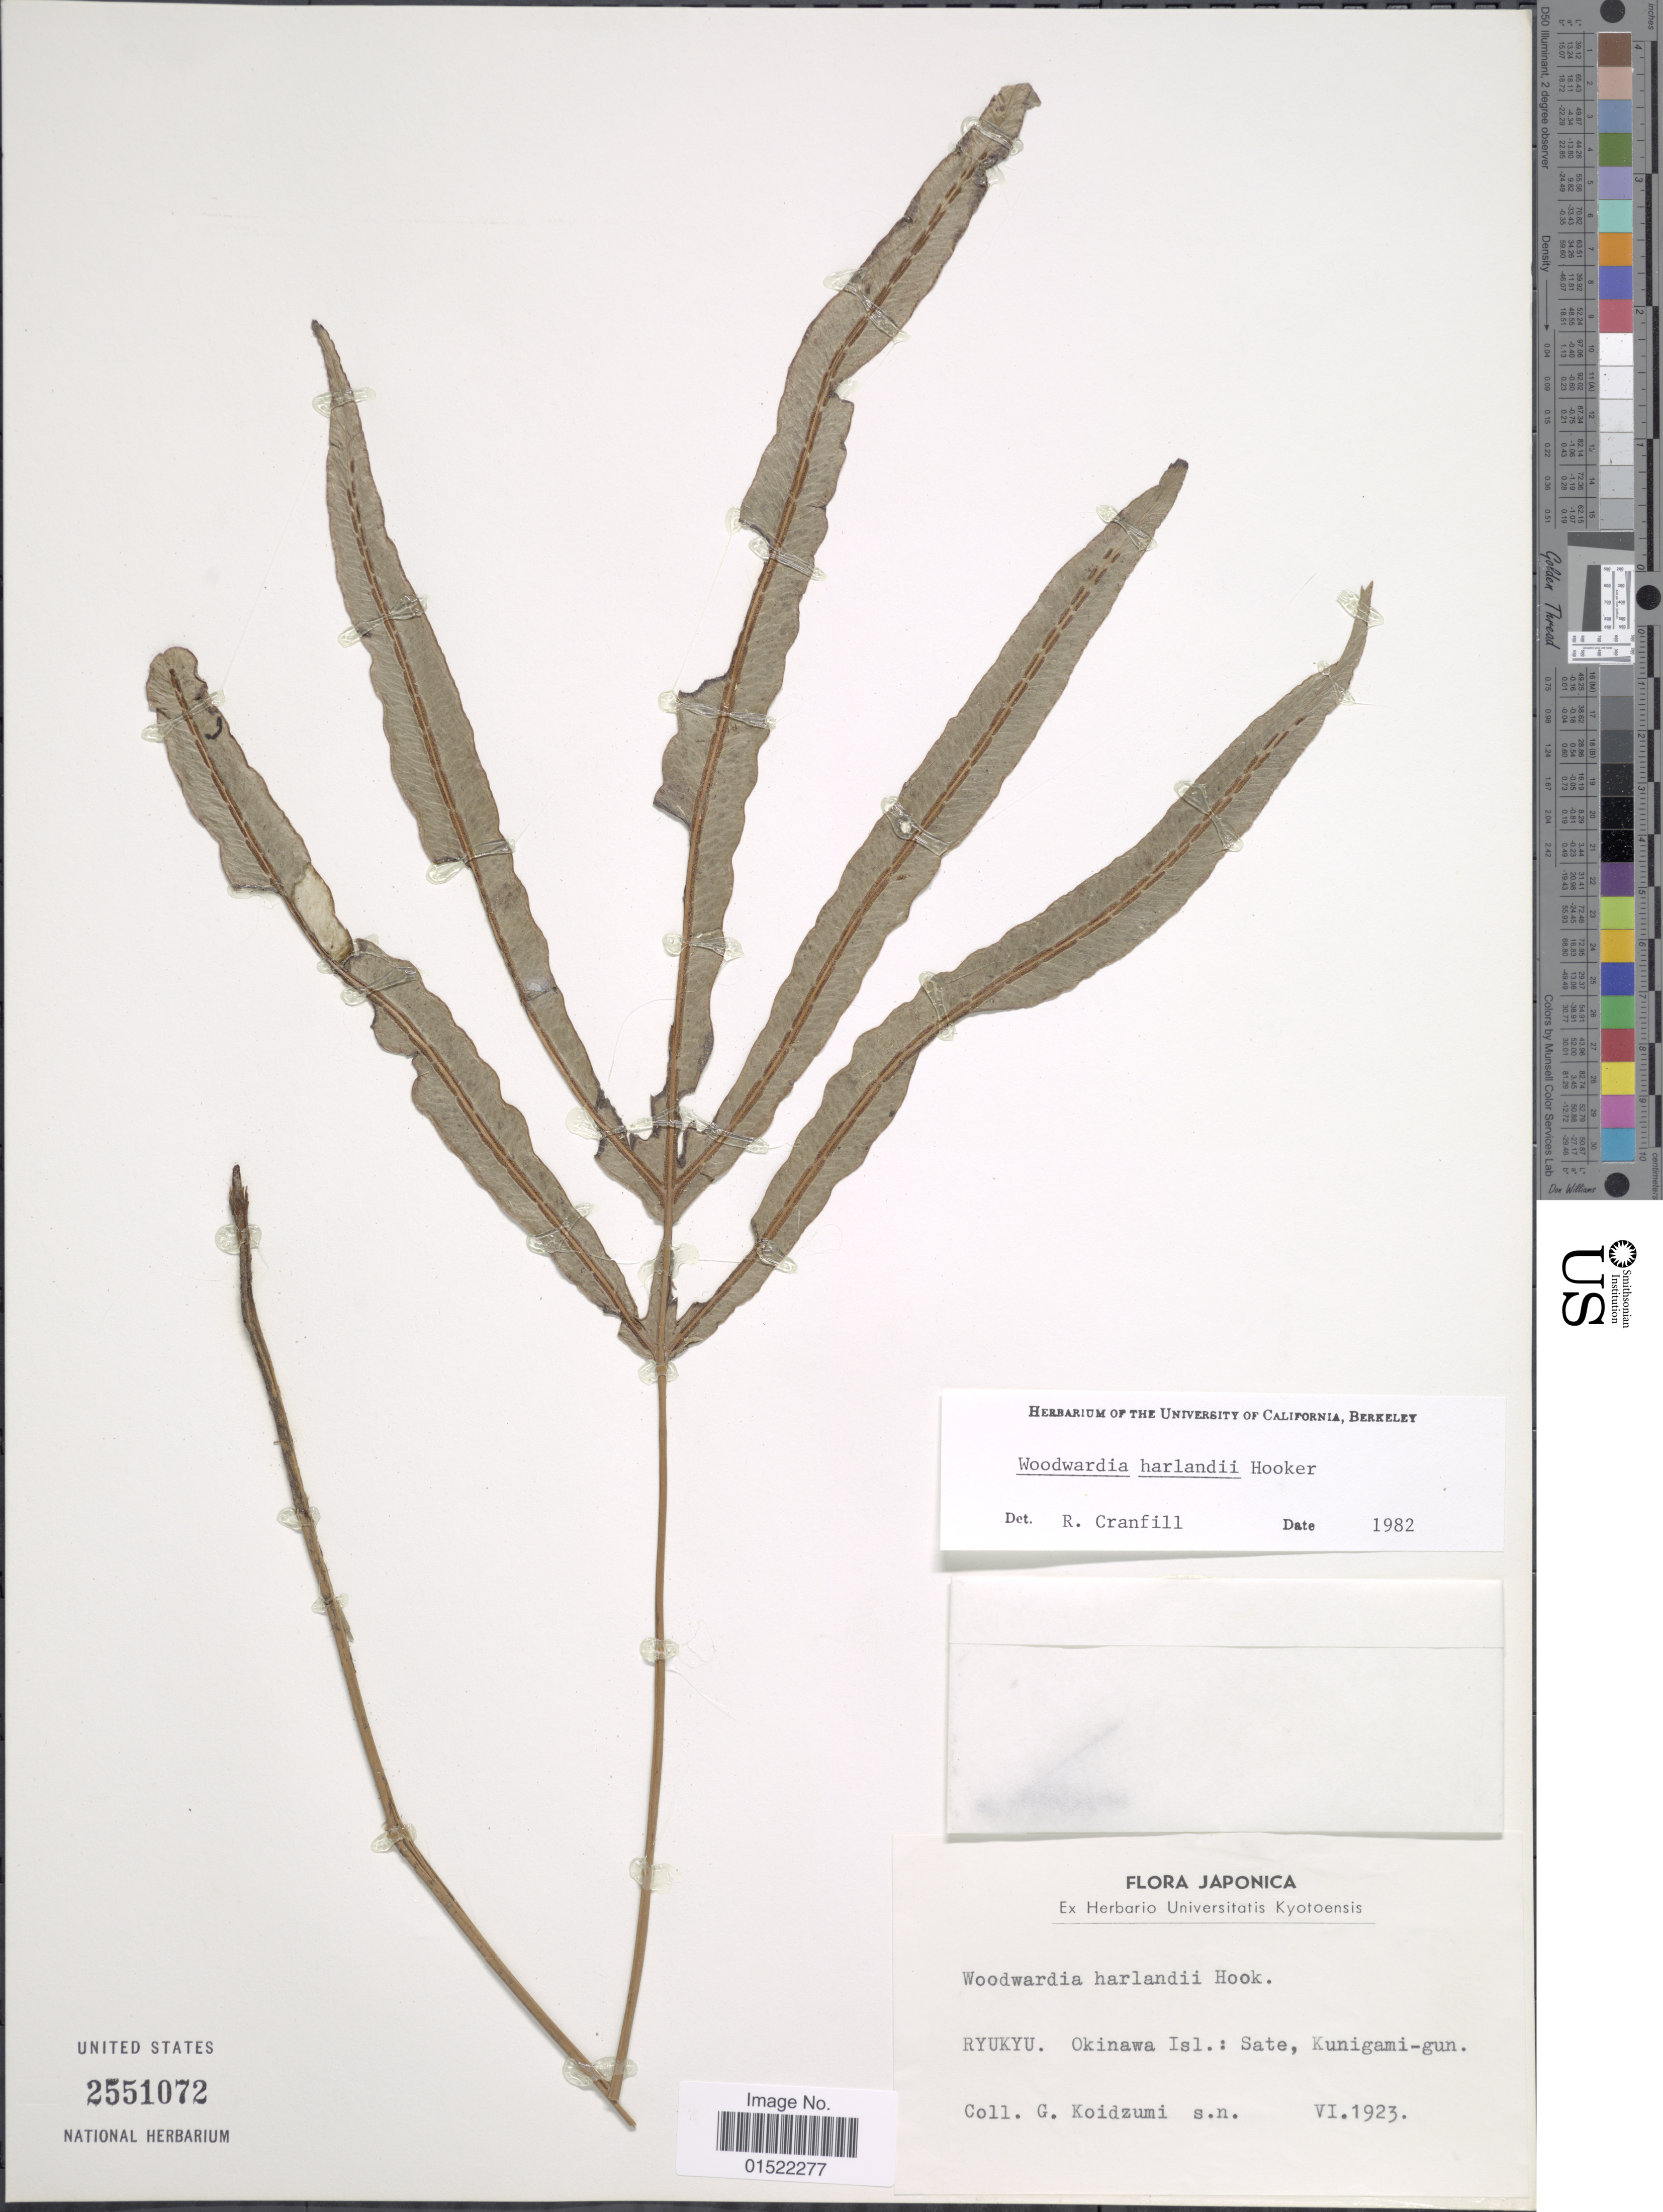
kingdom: Plantae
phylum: Tracheophyta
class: Polypodiopsida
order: Polypodiales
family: Blechnaceae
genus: Woodwardia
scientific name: Woodwardia harlandii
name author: Hook.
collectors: G. Koidzumi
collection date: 1923-06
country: Japan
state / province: Okinawa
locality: Japonica, Ryukyu, Okinawa Isl., State, Kunigami-gun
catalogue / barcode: US 2551072